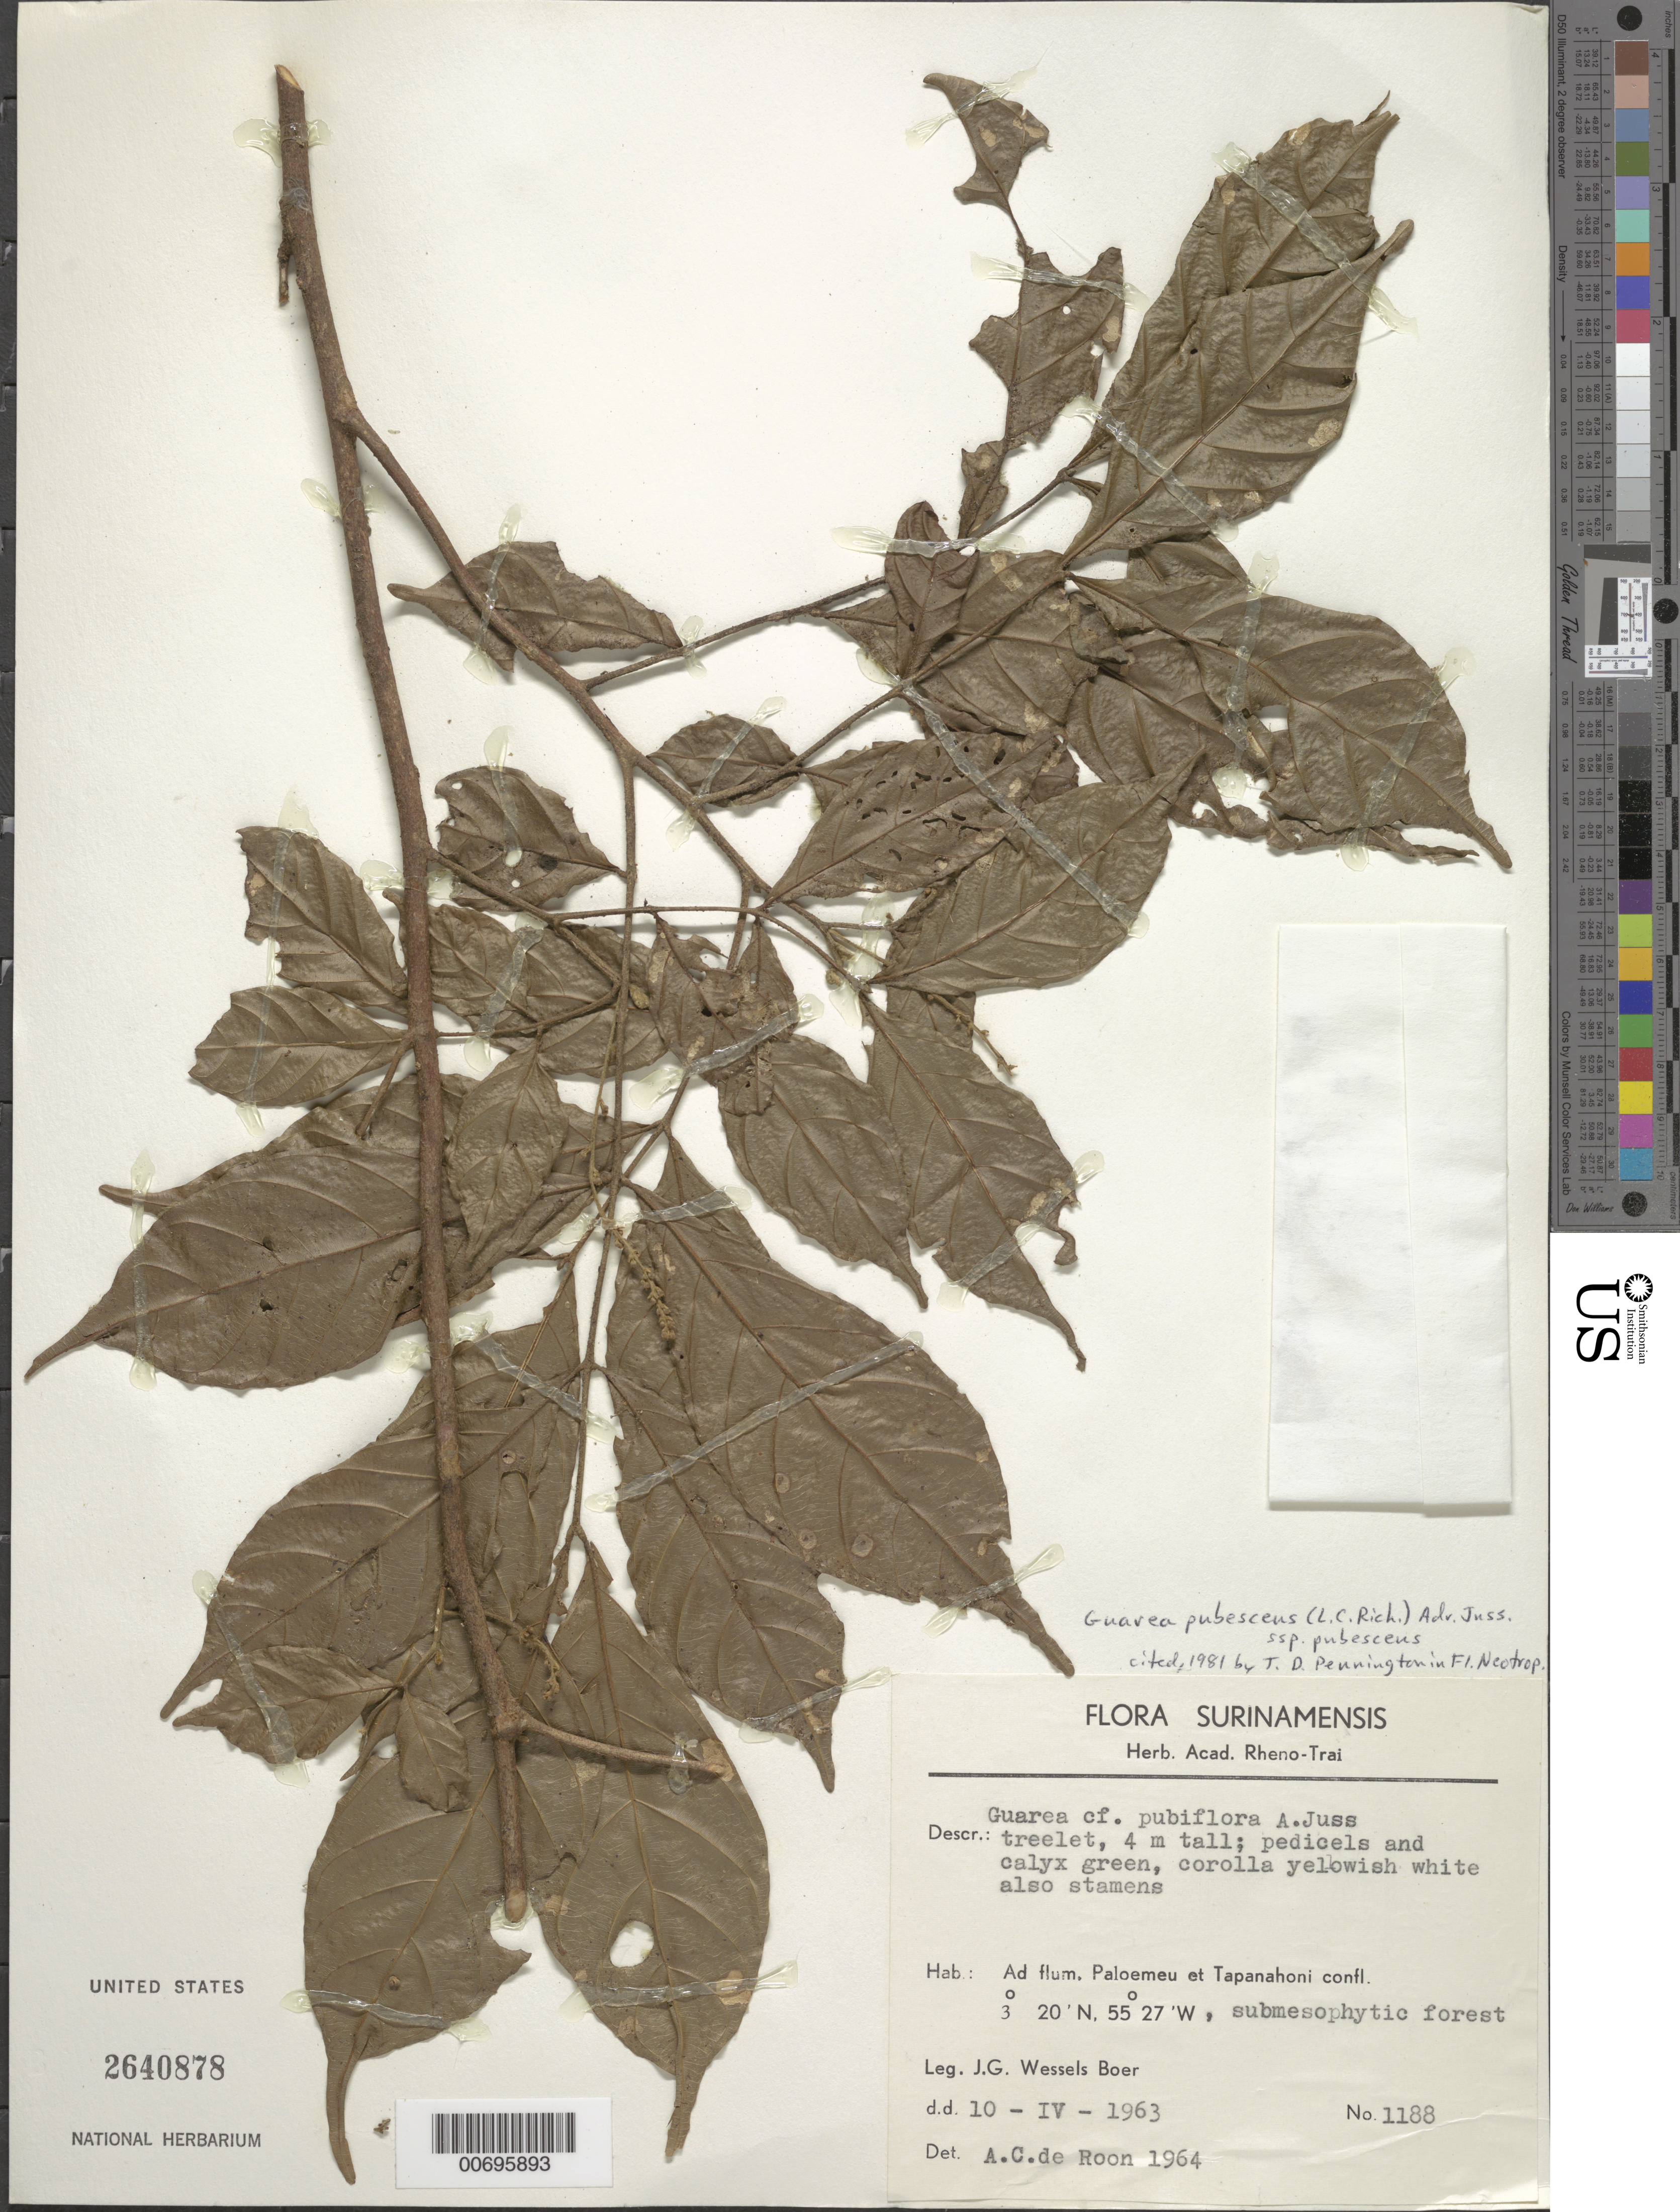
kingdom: Plantae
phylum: Tracheophyta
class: Magnoliopsida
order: Sapindales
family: Meliaceae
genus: Guarea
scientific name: Guarea pubescens subsp. pubescens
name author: (Rich.) A. Juss.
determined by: Pennington, T. D., (K)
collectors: J. G. Wessels Boer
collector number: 1188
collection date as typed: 10-Apr-63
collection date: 1963-04-10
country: Suriname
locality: Ad flum. Paloemeu et Tapanahoni confl.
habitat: Submesophytic forest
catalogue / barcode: US 2640878